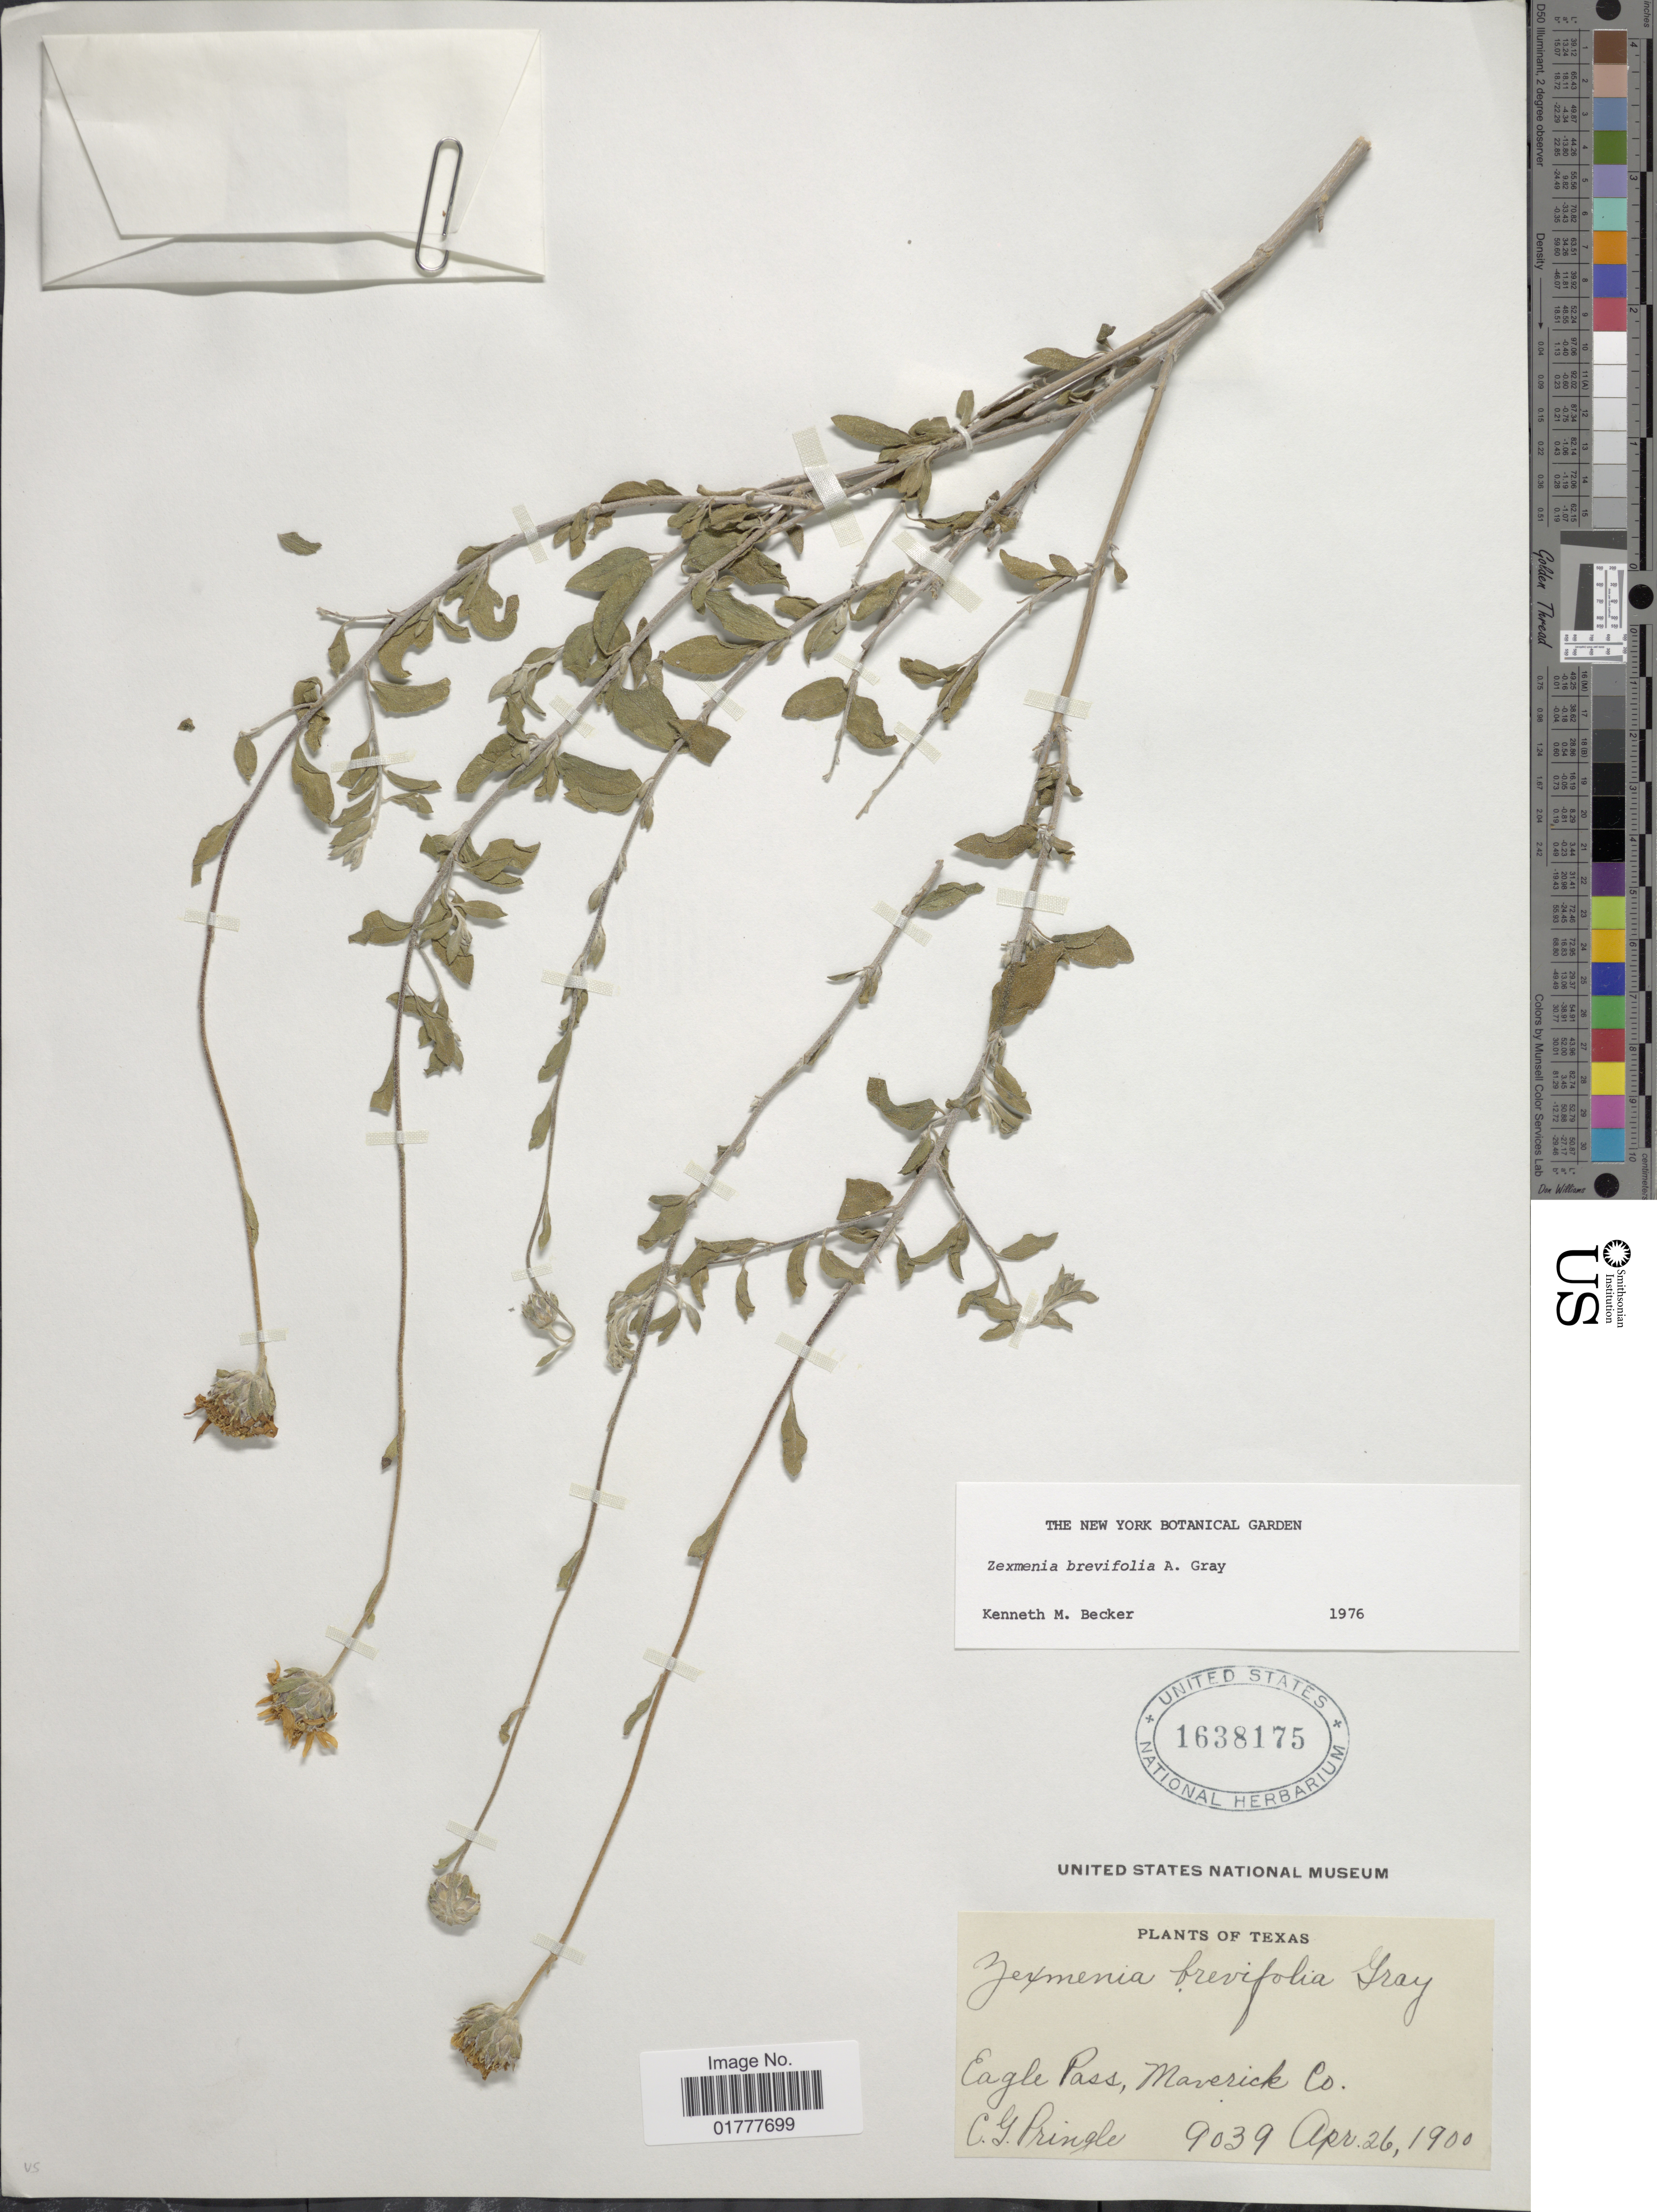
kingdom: Plantae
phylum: Tracheophyta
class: Magnoliopsida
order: Asterales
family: Asteraceae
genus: Zexmenia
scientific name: Zexmenia brevifolia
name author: A. Gray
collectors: C. G. Pringle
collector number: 9039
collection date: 1900-04-26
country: United States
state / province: Texas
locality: Eagle Pass, Maverick Co.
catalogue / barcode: US 1638175